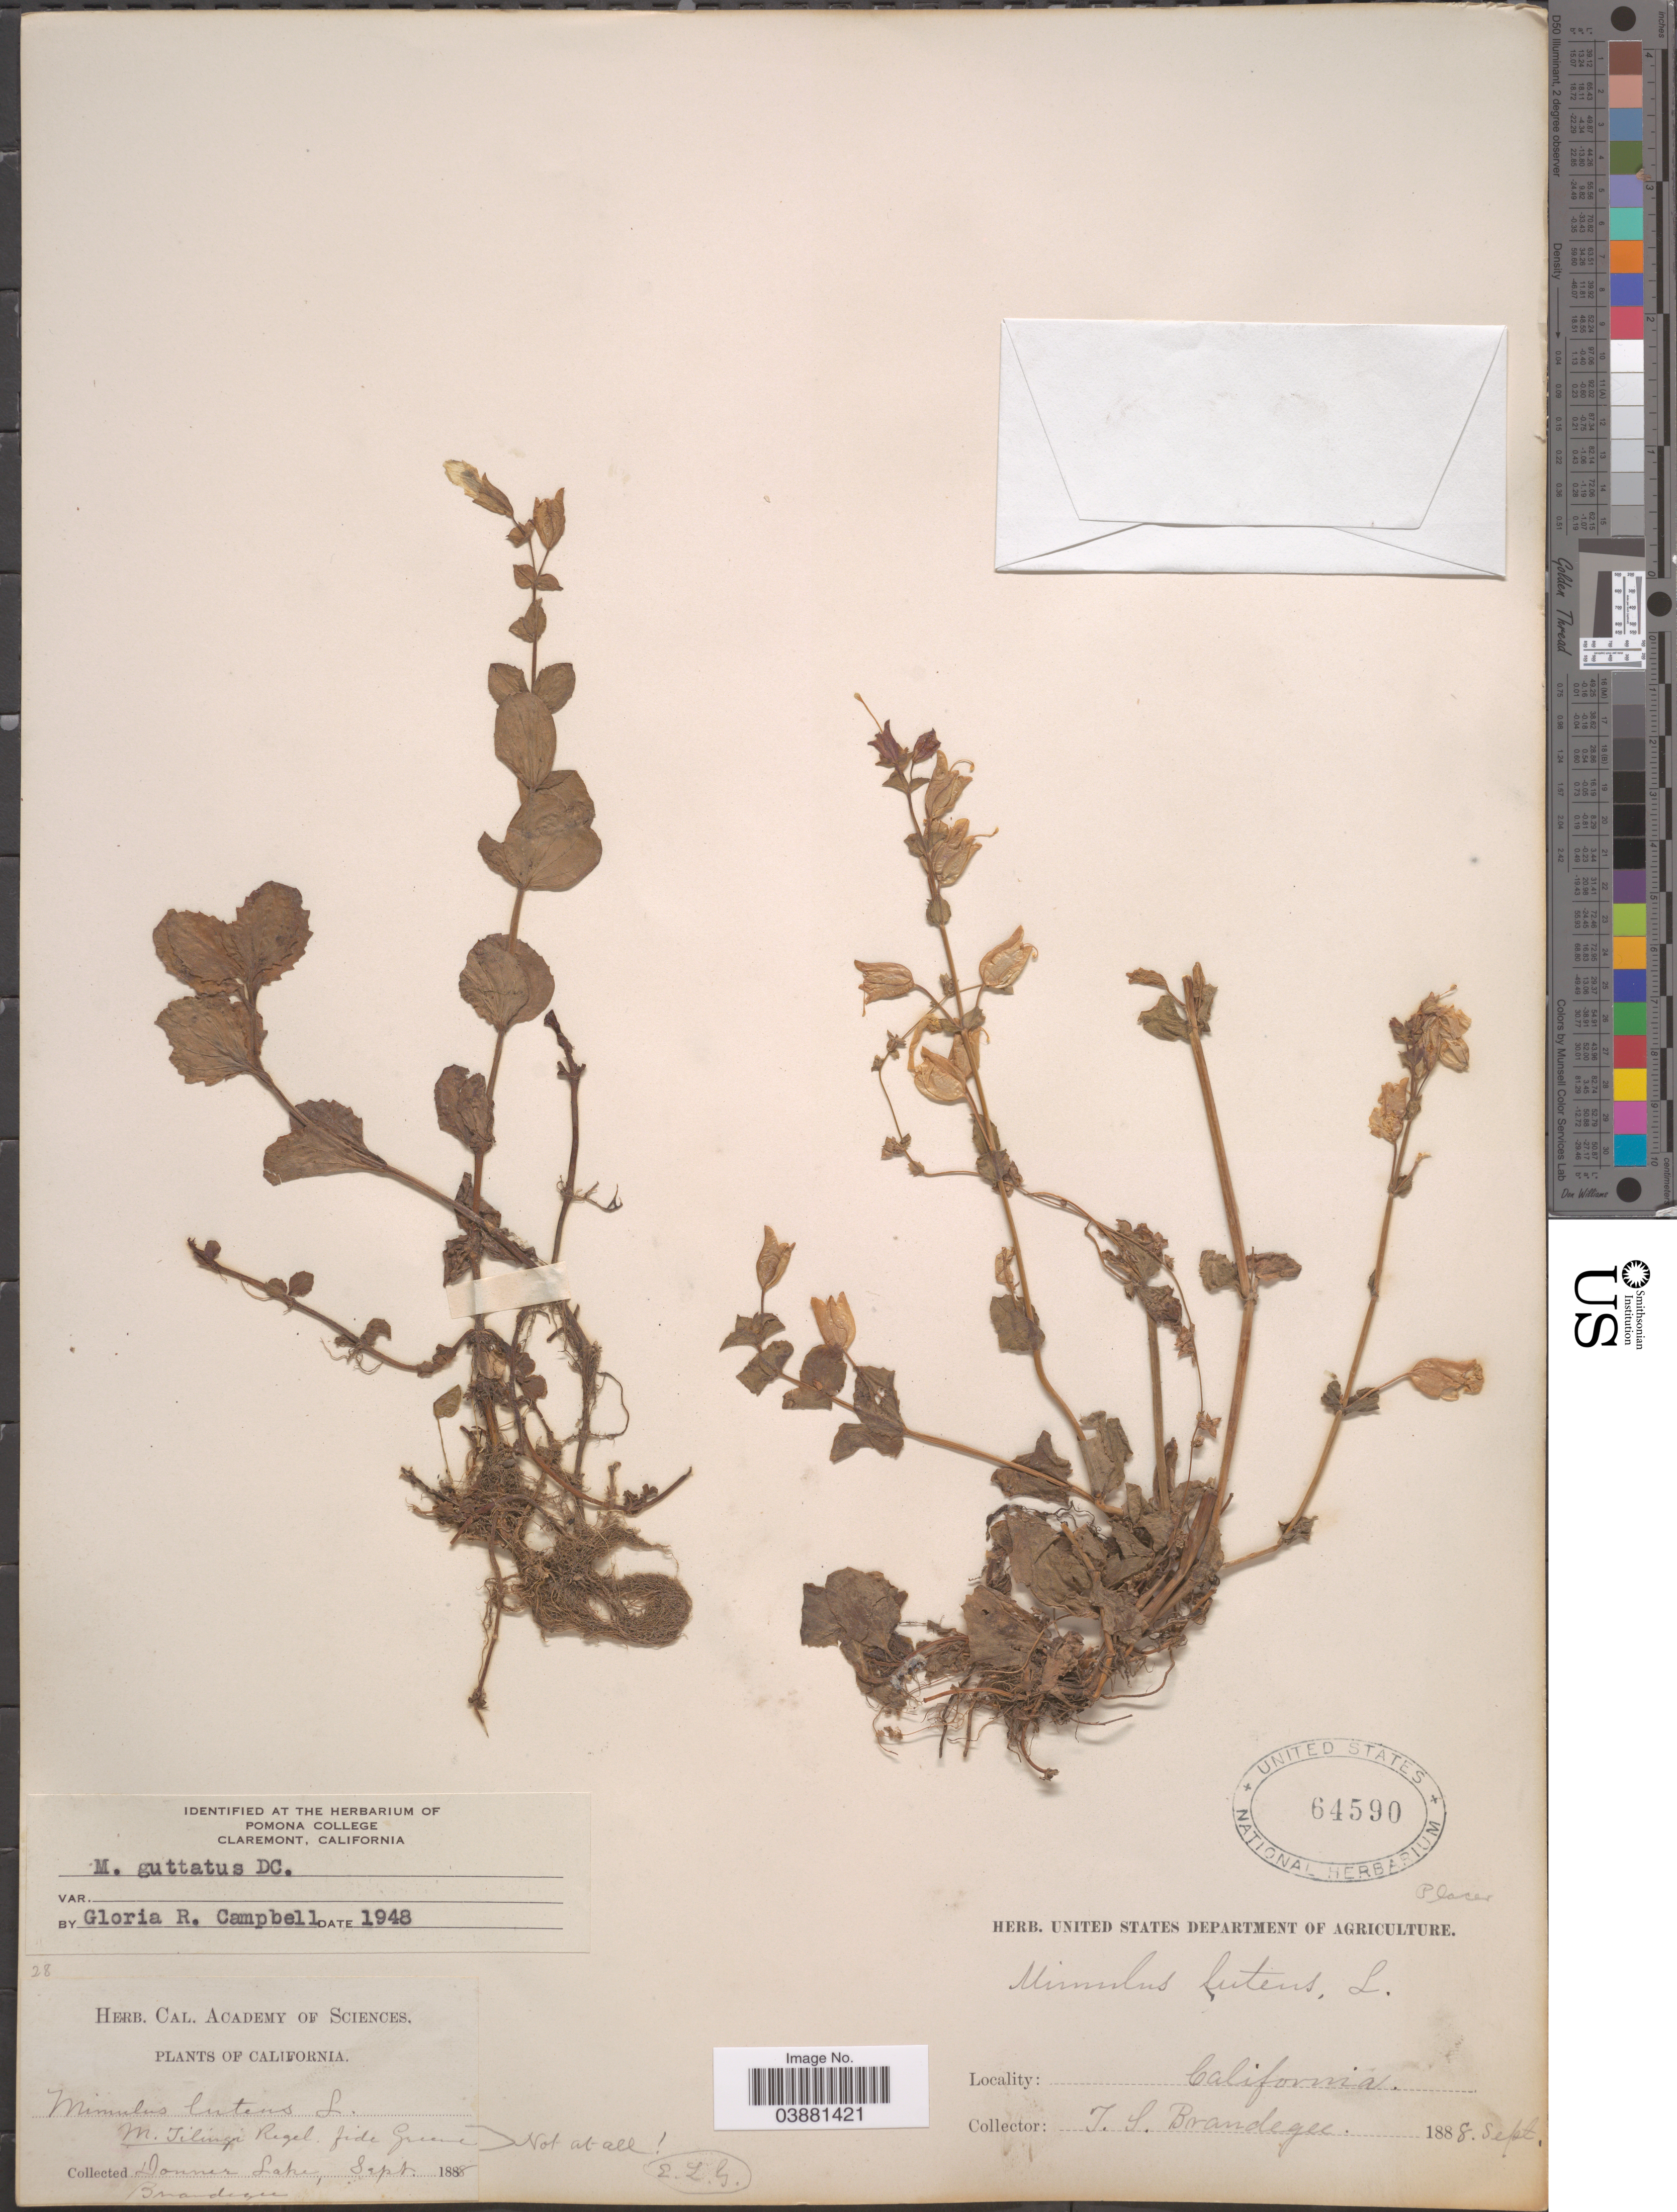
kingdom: Plantae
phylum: Tracheophyta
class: Magnoliopsida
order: Lamiales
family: Phrymaceae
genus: Mimulus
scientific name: Mimulus guttatus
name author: DC.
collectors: T. S. Brandegee (herbarium)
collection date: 1888-09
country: United States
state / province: California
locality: Donner Lake.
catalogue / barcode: US 64590